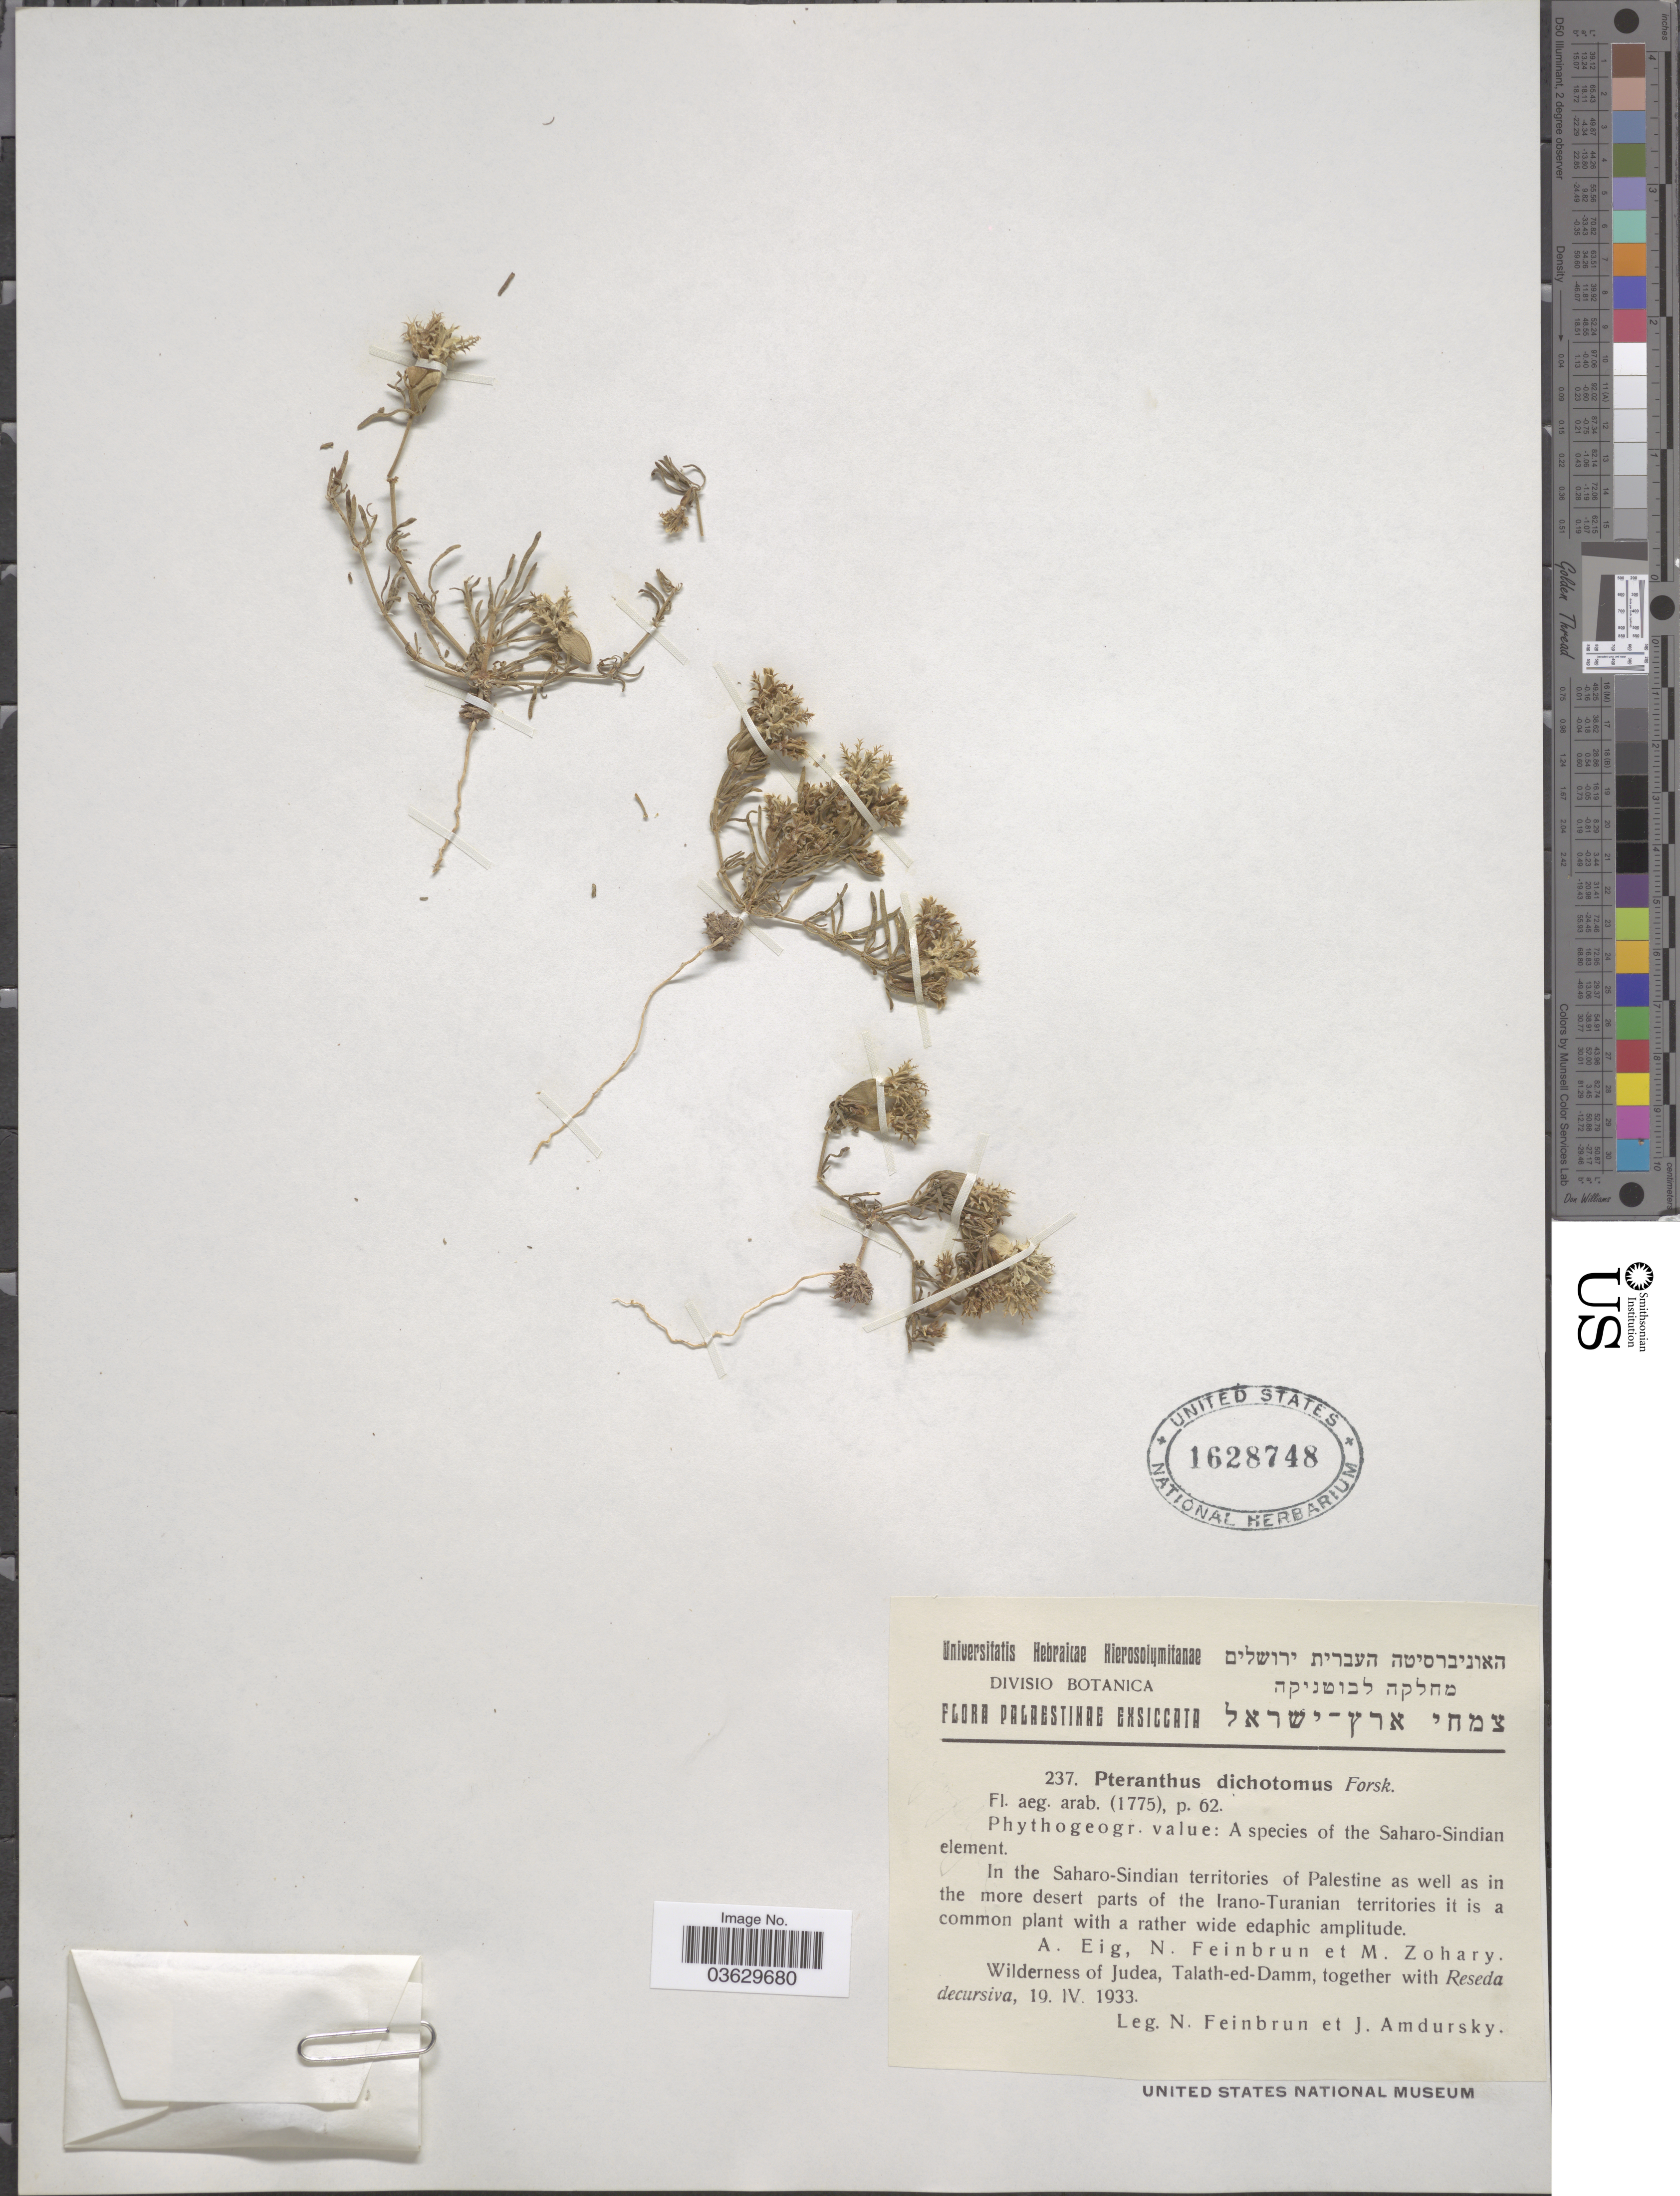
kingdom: Plantae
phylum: Tracheophyta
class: Magnoliopsida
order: Caryophyllales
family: Caryophyllaceae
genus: Pteranthus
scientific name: Pteranthus dichotomus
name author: Forssk.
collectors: N. Feinbrun & I. Amdursky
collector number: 237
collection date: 1933-04-19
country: Israel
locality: Wilderness of Judea, Talath-ed-Damm.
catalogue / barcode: US 1628748